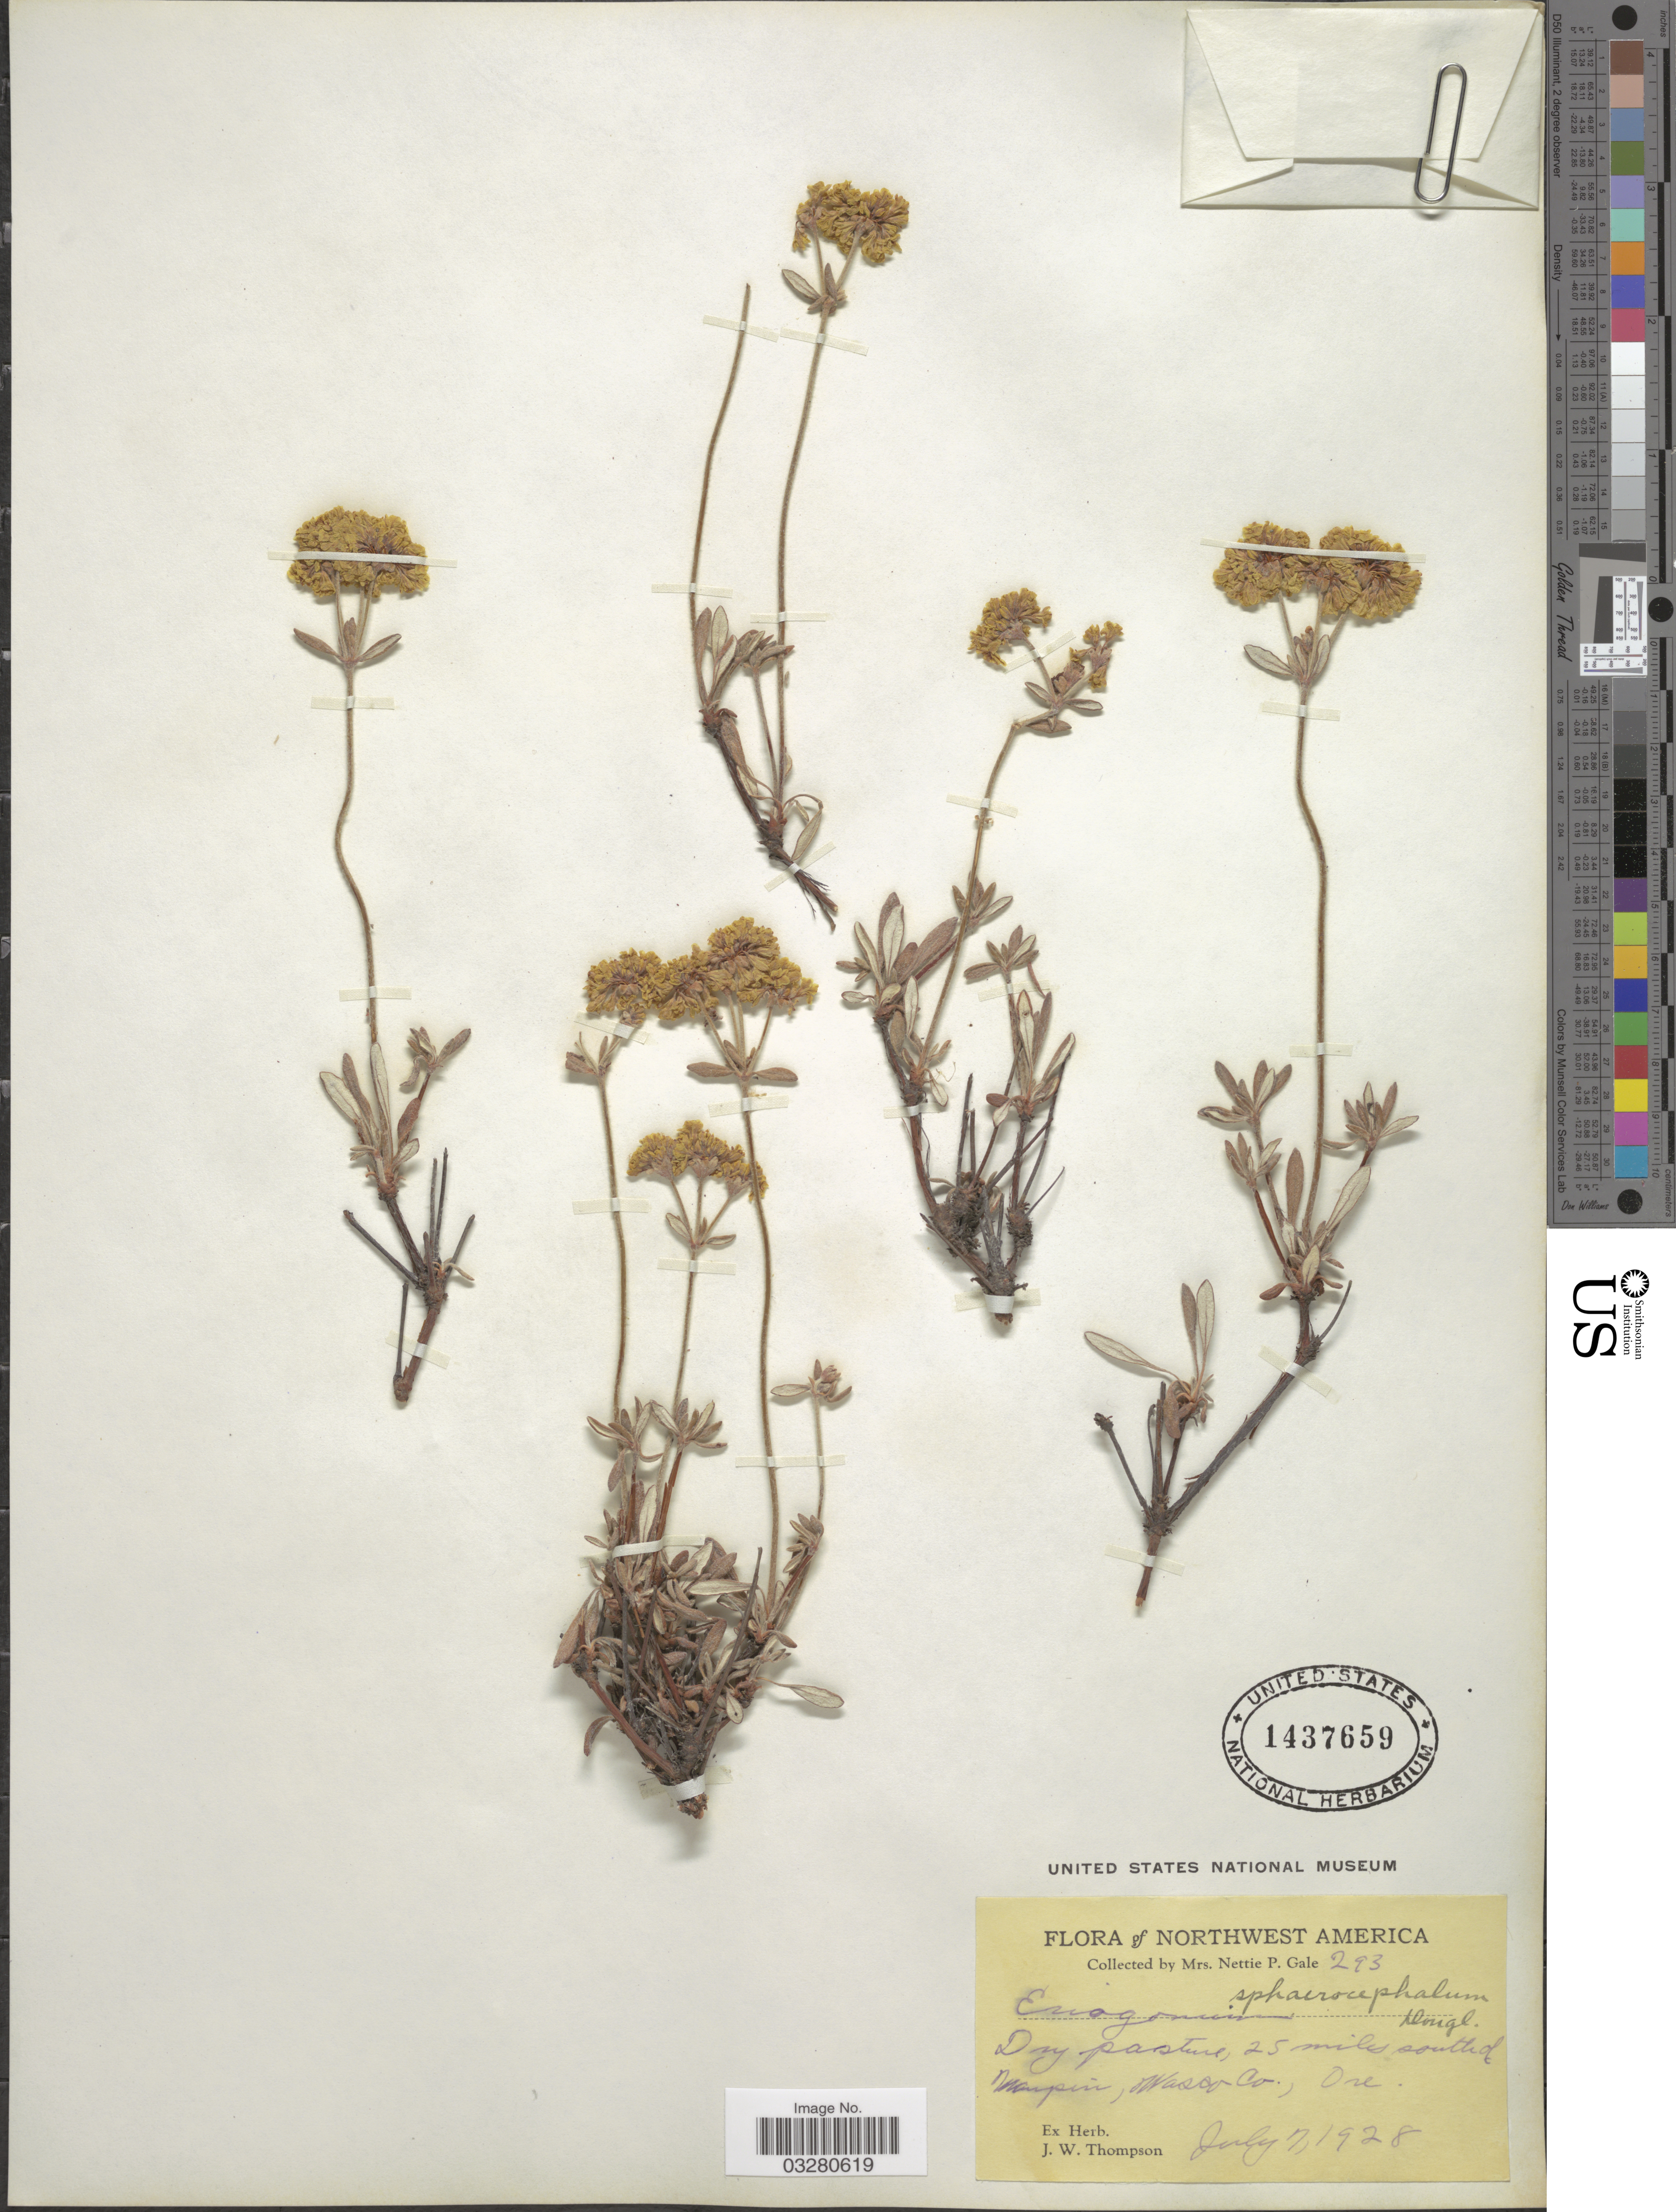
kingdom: Plantae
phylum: Tracheophyta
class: Magnoliopsida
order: Caryophyllales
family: Polygonaceae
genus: Eriogonum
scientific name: Eriogonum sphaerocephalum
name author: Benth. & Douglas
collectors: N. Gale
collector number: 293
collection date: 1928-07-07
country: United States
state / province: Oregon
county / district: Wasco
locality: Northwest America. Dry pasture, 25 miles south of Maupin, Wasco Co.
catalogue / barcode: US 1437659